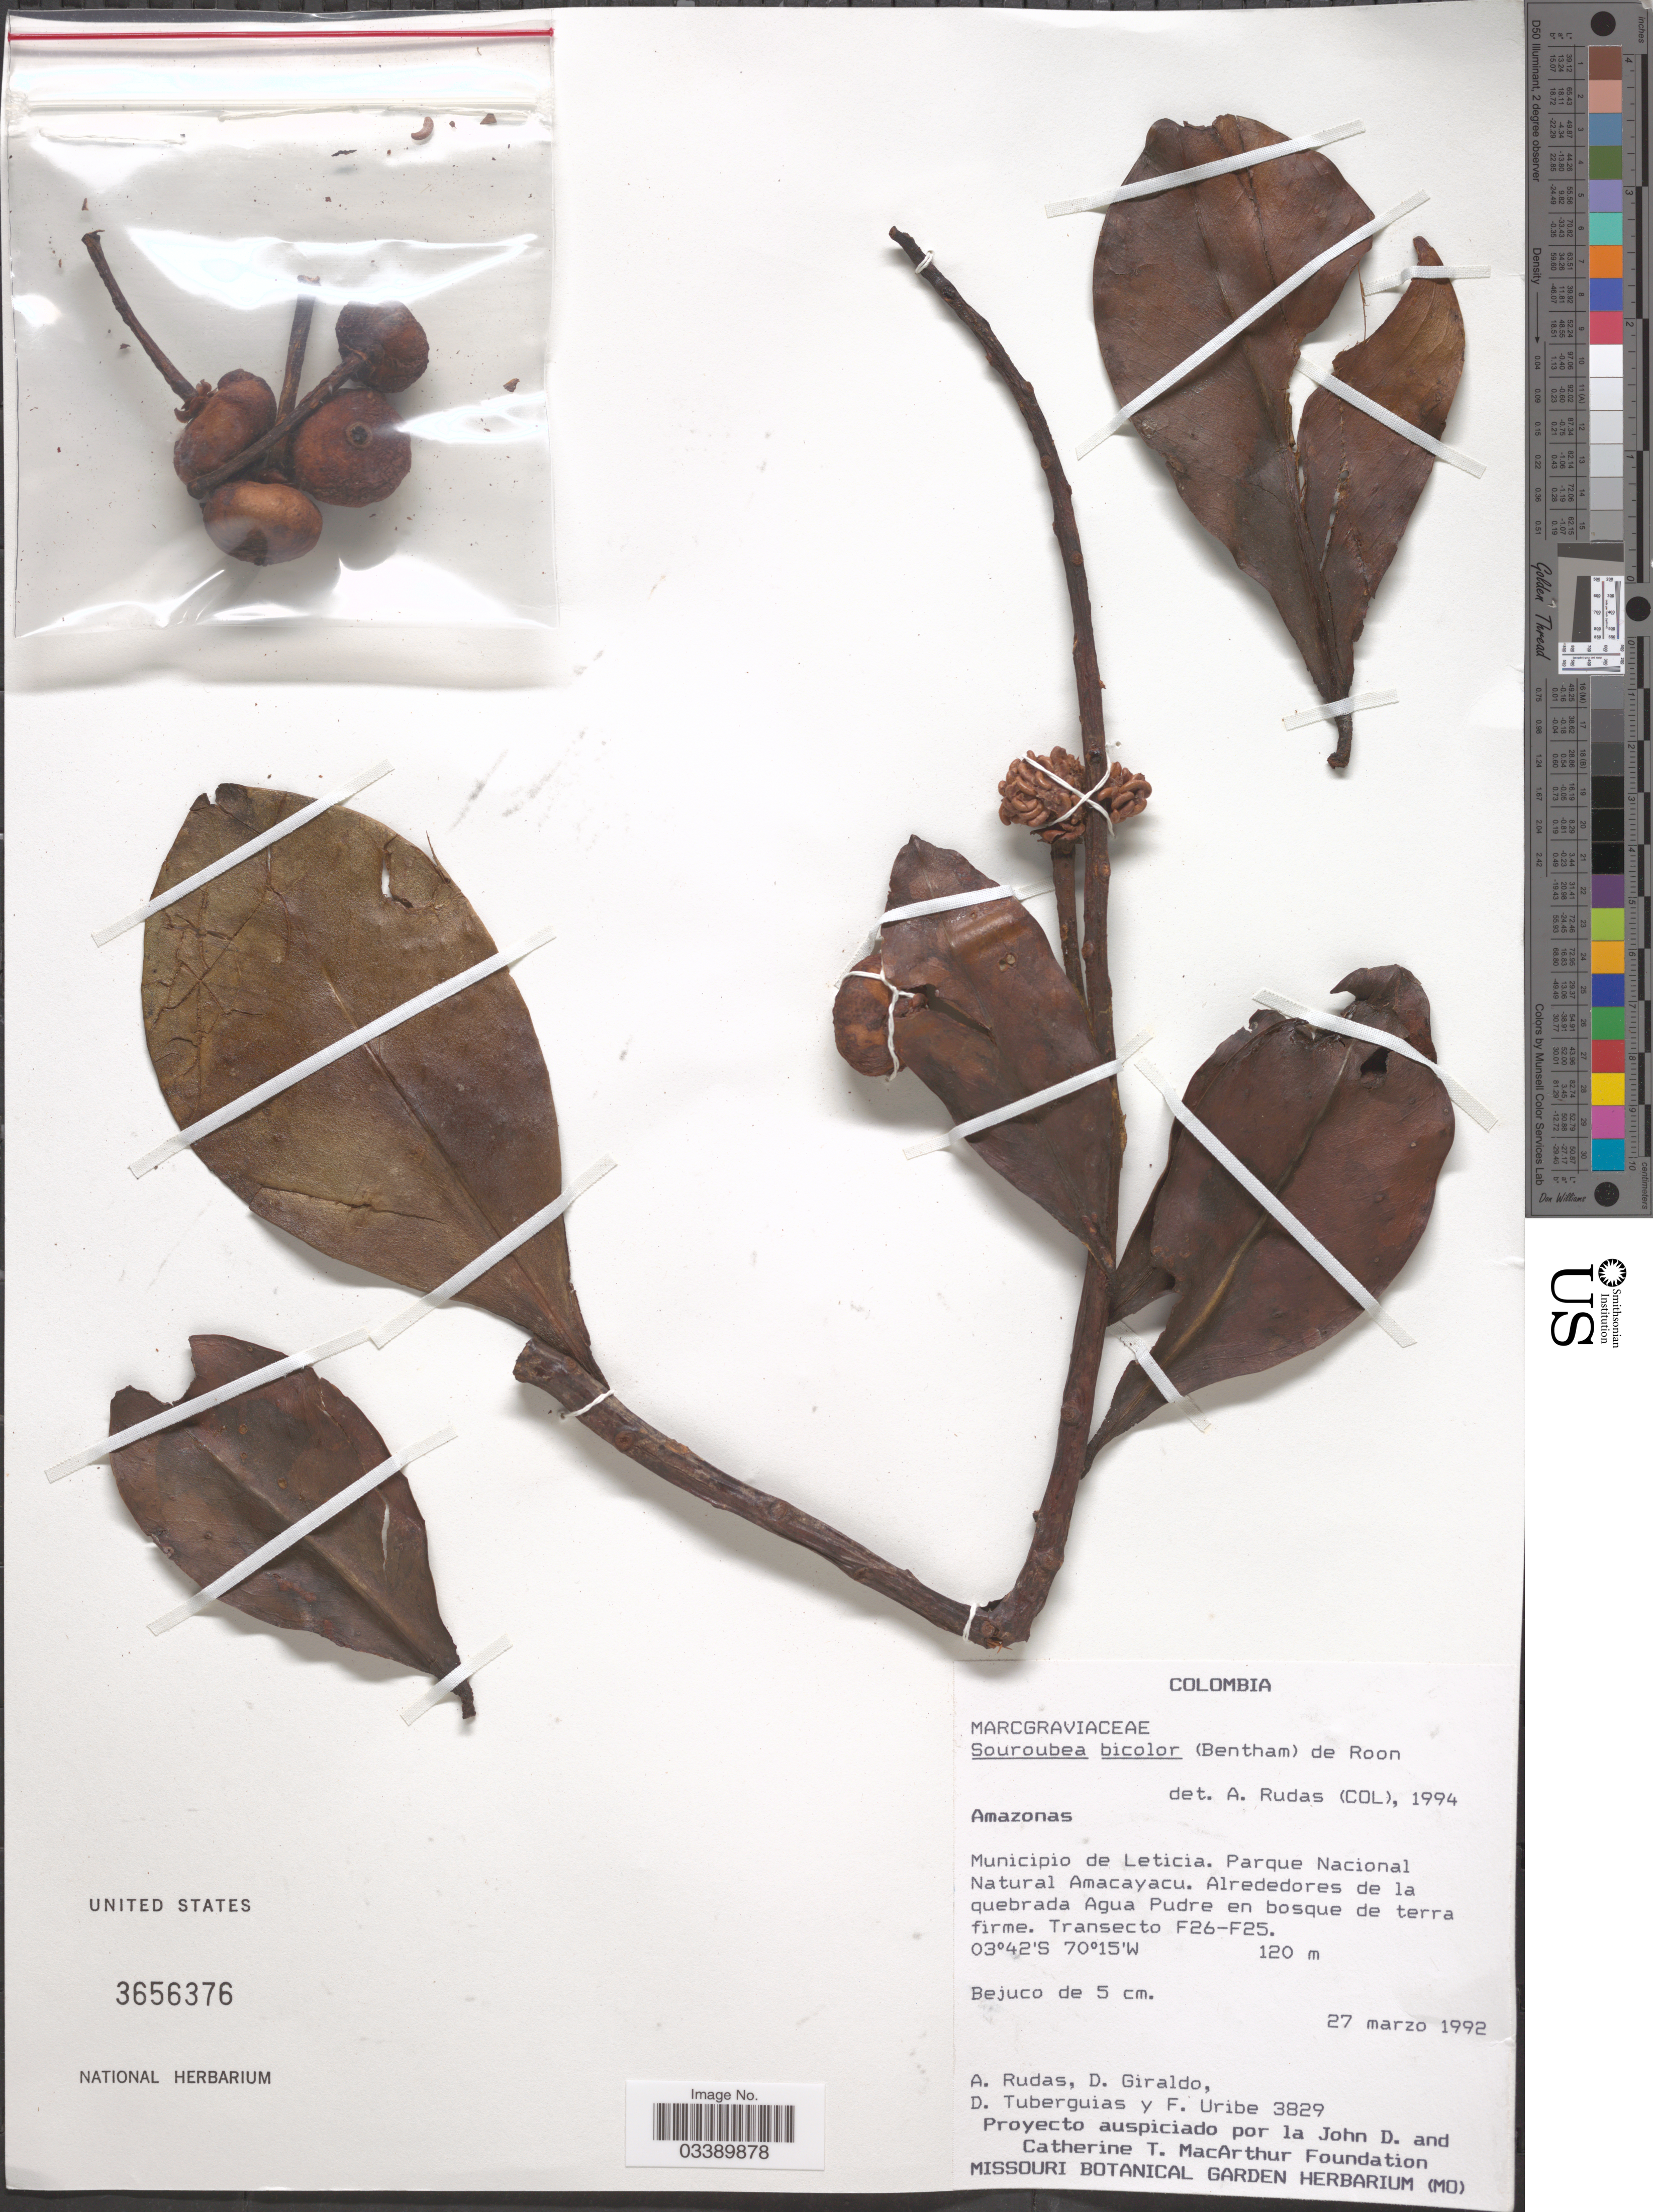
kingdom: Plantae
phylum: Tracheophyta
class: Magnoliopsida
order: Ericales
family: Marcgraviaceae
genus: Souroubea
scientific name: Souroubea bicolor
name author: (Benth.) de Roon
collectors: A. Rudas, D. Giraldo, D. Tuberguias & F. Uribe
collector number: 3829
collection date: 1992-03-27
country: Colombia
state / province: Amazônas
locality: Municipio de Leticia. Parque Nacional Natural Amacayacu. Alrededores de la quebrada Agua Pudre en bosque de terra firme. Transecto F26-F25.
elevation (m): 120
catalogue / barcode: US 3656376